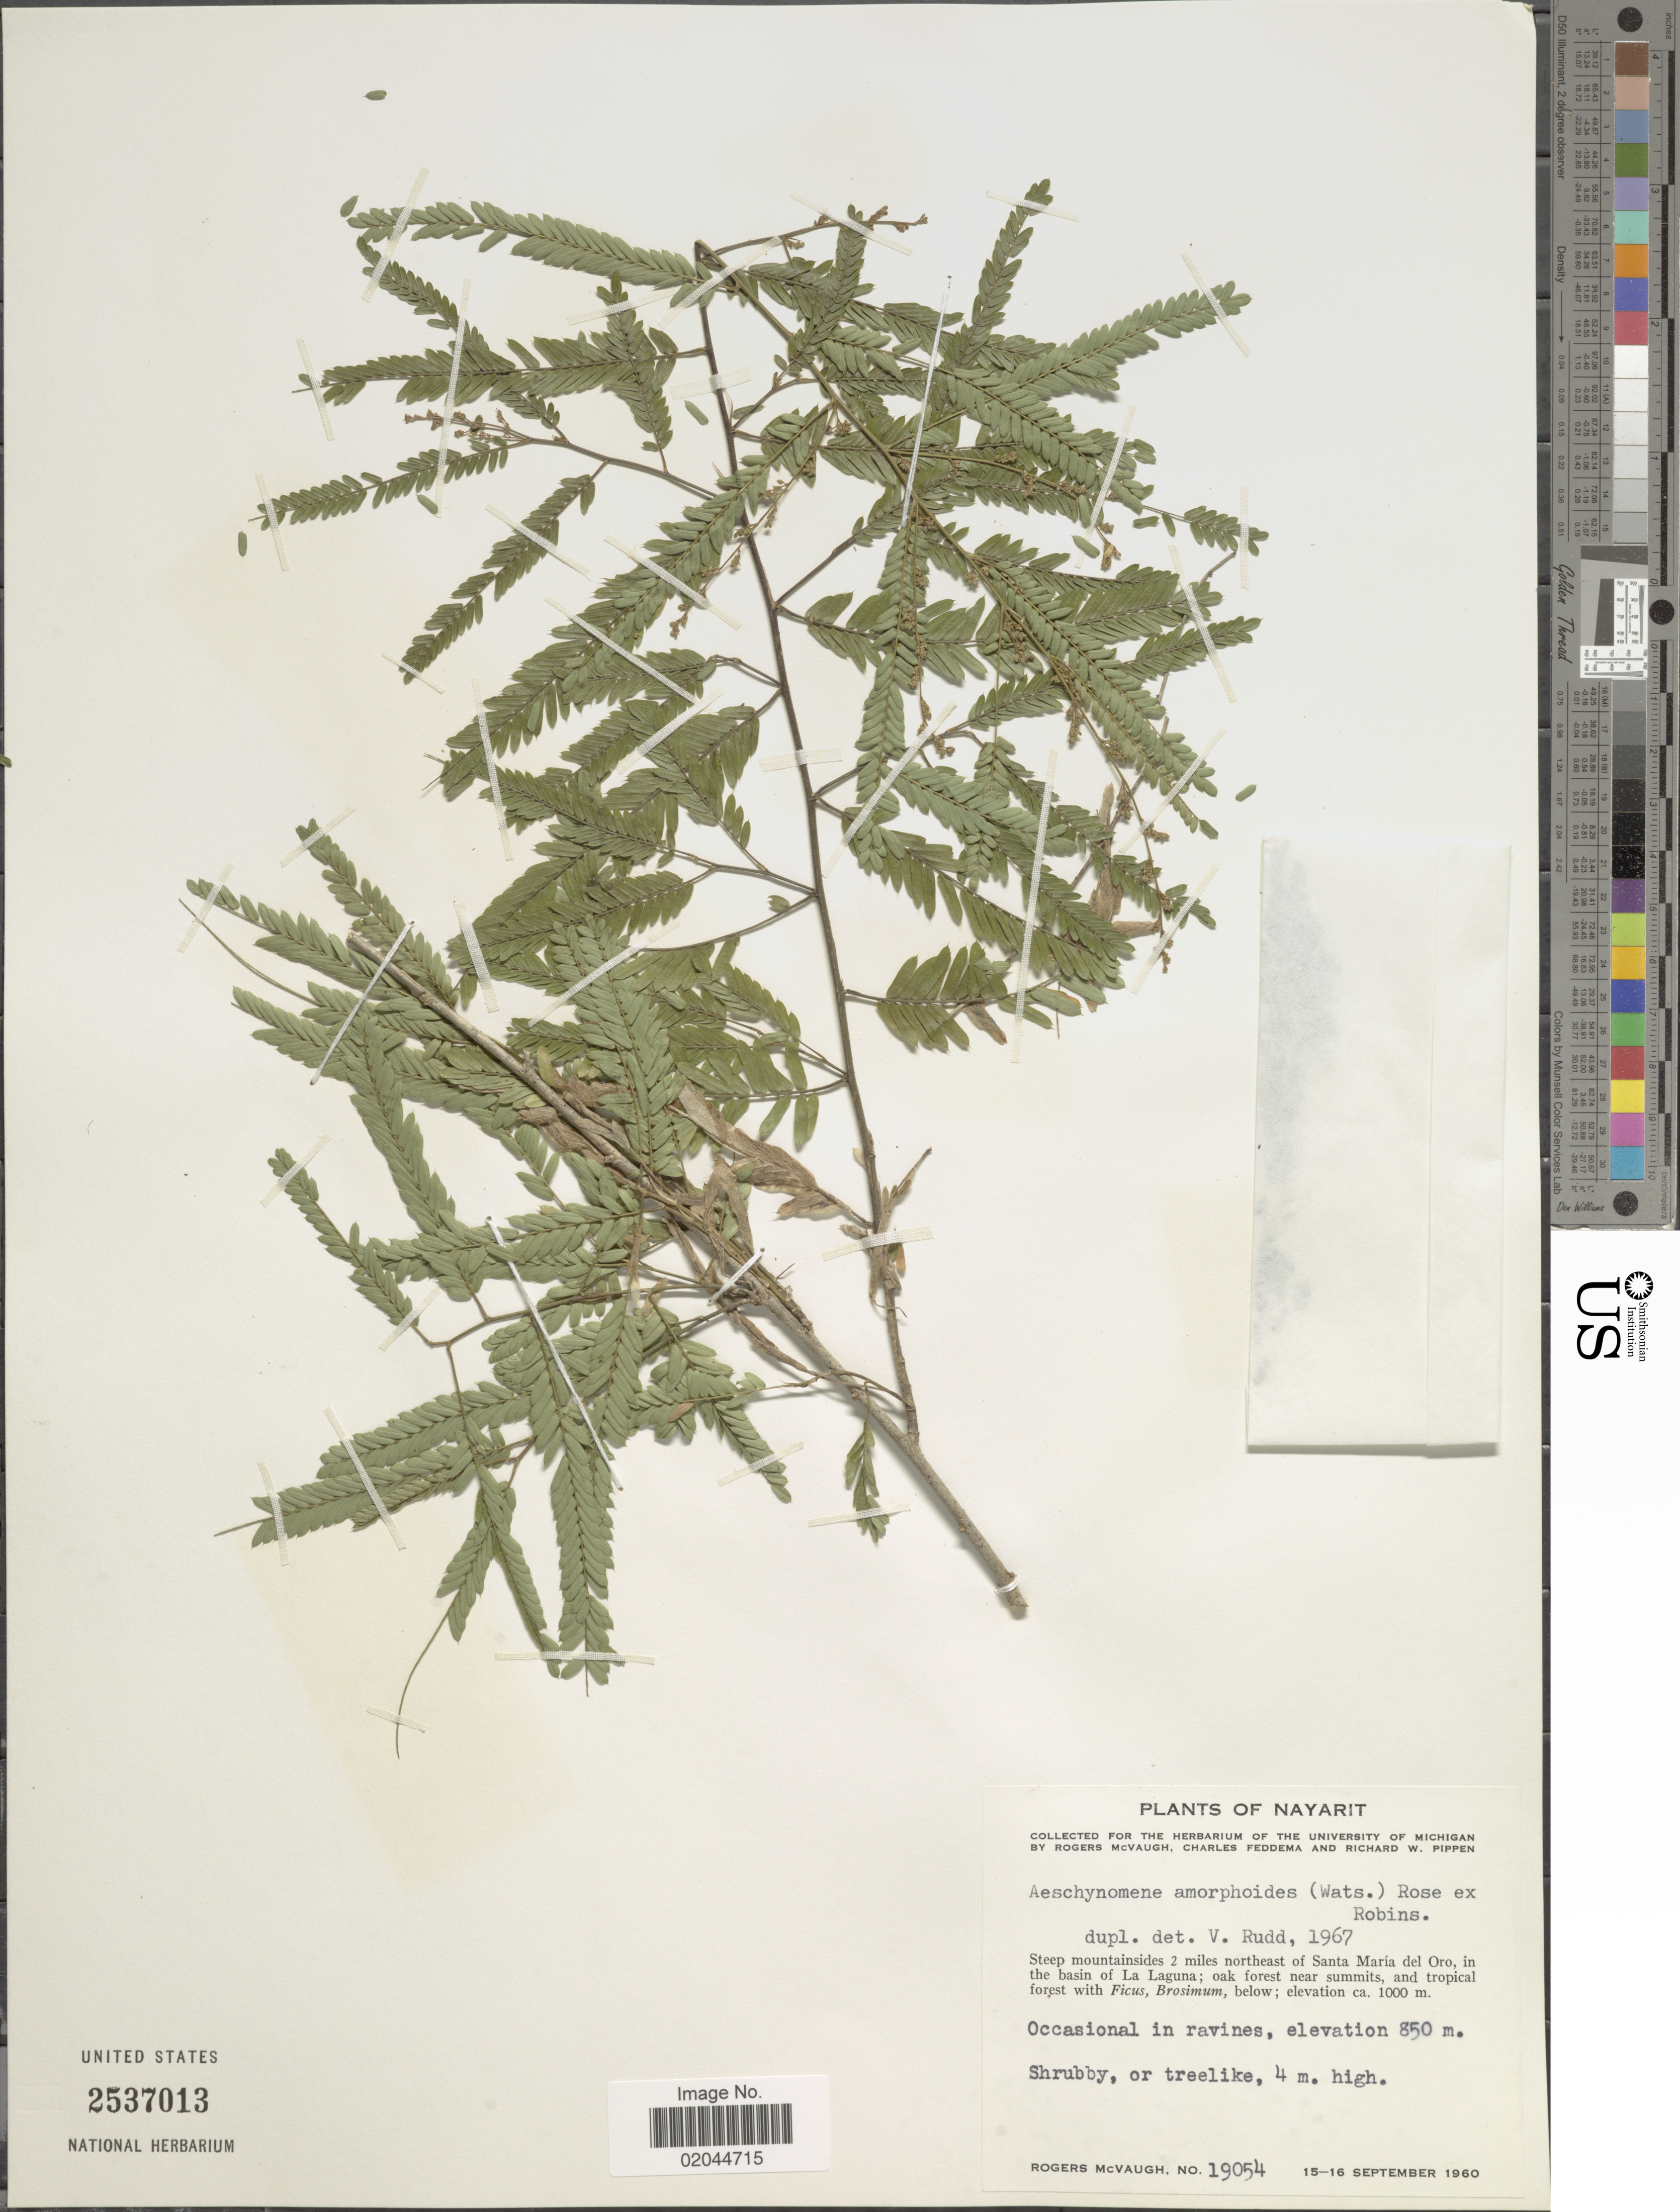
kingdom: Plantae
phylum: Tracheophyta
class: Magnoliopsida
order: Fabales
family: Fabaceae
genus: Aeschynomene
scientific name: Aeschynomene amorphoides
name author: (S. Watson) Rose ex B.L. Rob.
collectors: R. McVaugh, C. Feddema & R. W. Pippen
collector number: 19054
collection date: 1960-09-15/1960-09-16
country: Mexico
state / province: Nayarit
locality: Steep mountainsides 2 miles northeast of Santa Maria del Oro, in the basin of La Laguna; oak forest near summits, and tropical forest, in ravines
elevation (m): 850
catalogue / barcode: US 2537013